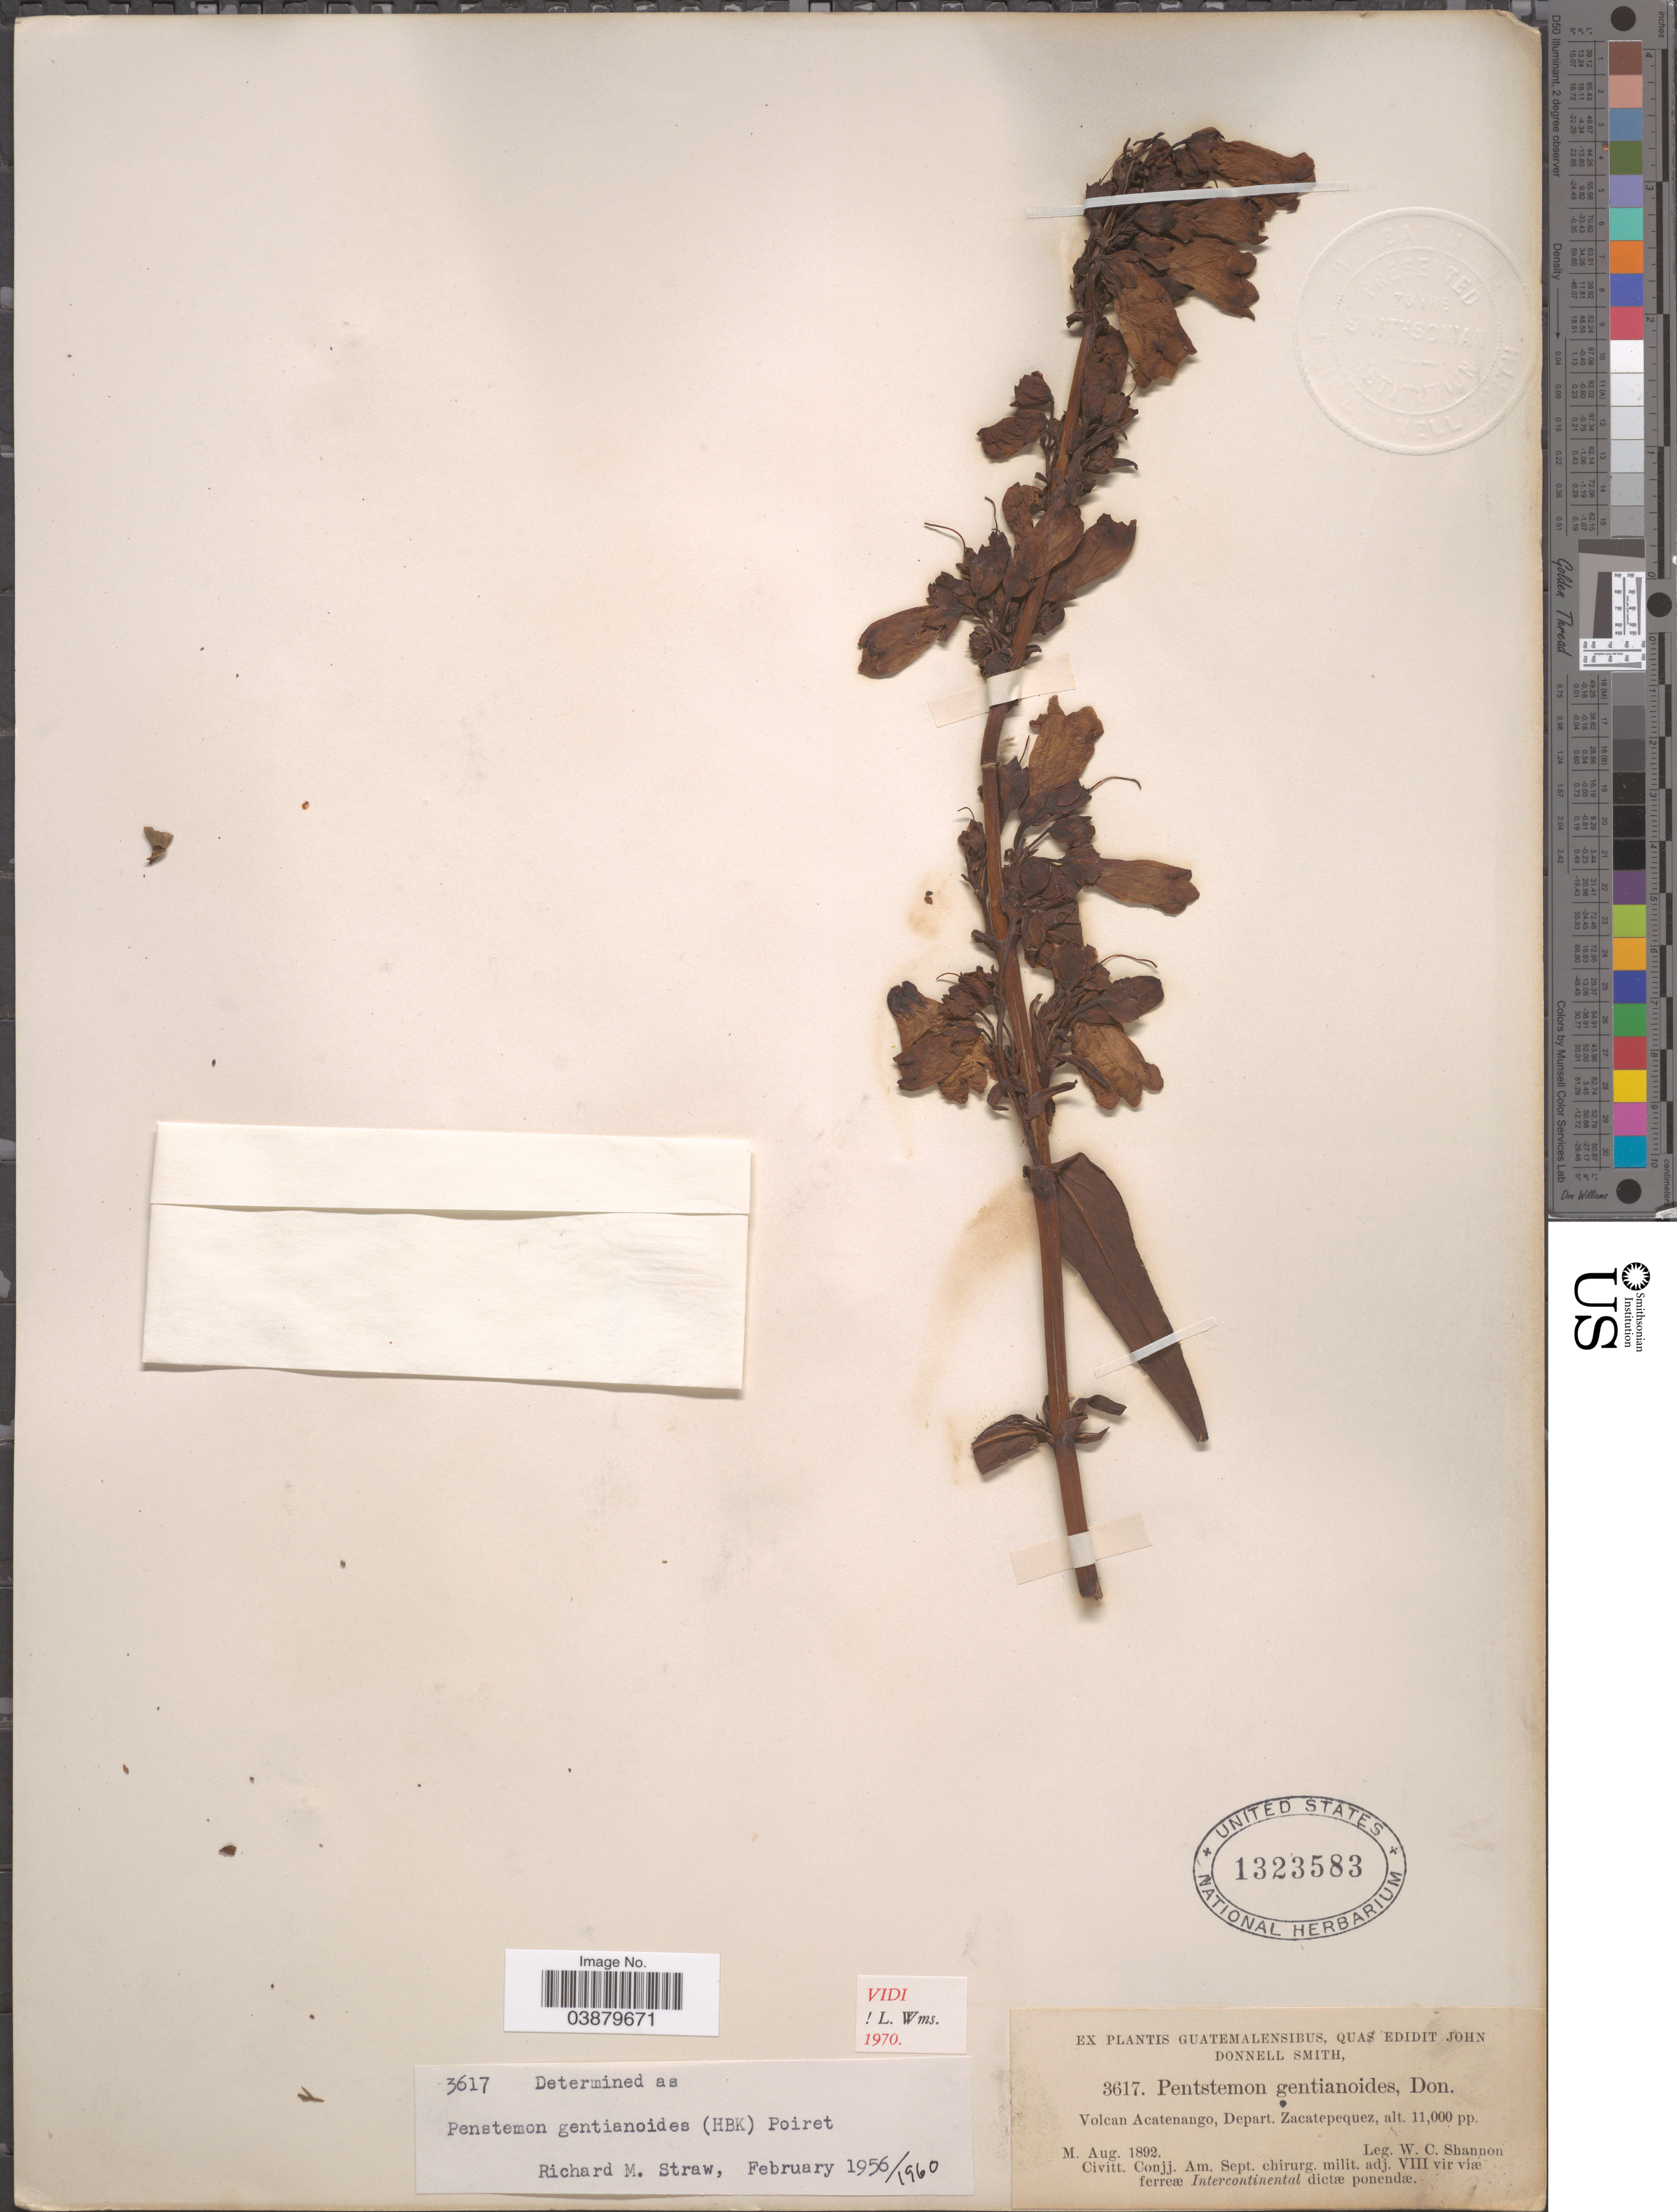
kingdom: Plantae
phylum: Tracheophyta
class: Magnoliopsida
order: Lamiales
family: Plantaginaceae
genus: Penstemon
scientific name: Penstemon gentianoides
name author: (Kunth) Poir.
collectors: W. C. Shannon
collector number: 3617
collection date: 1892-08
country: Guatemala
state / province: Sacatepequez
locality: Volcan Acatenango, Depart. Zacatepequez.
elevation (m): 3353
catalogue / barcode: US 1323583